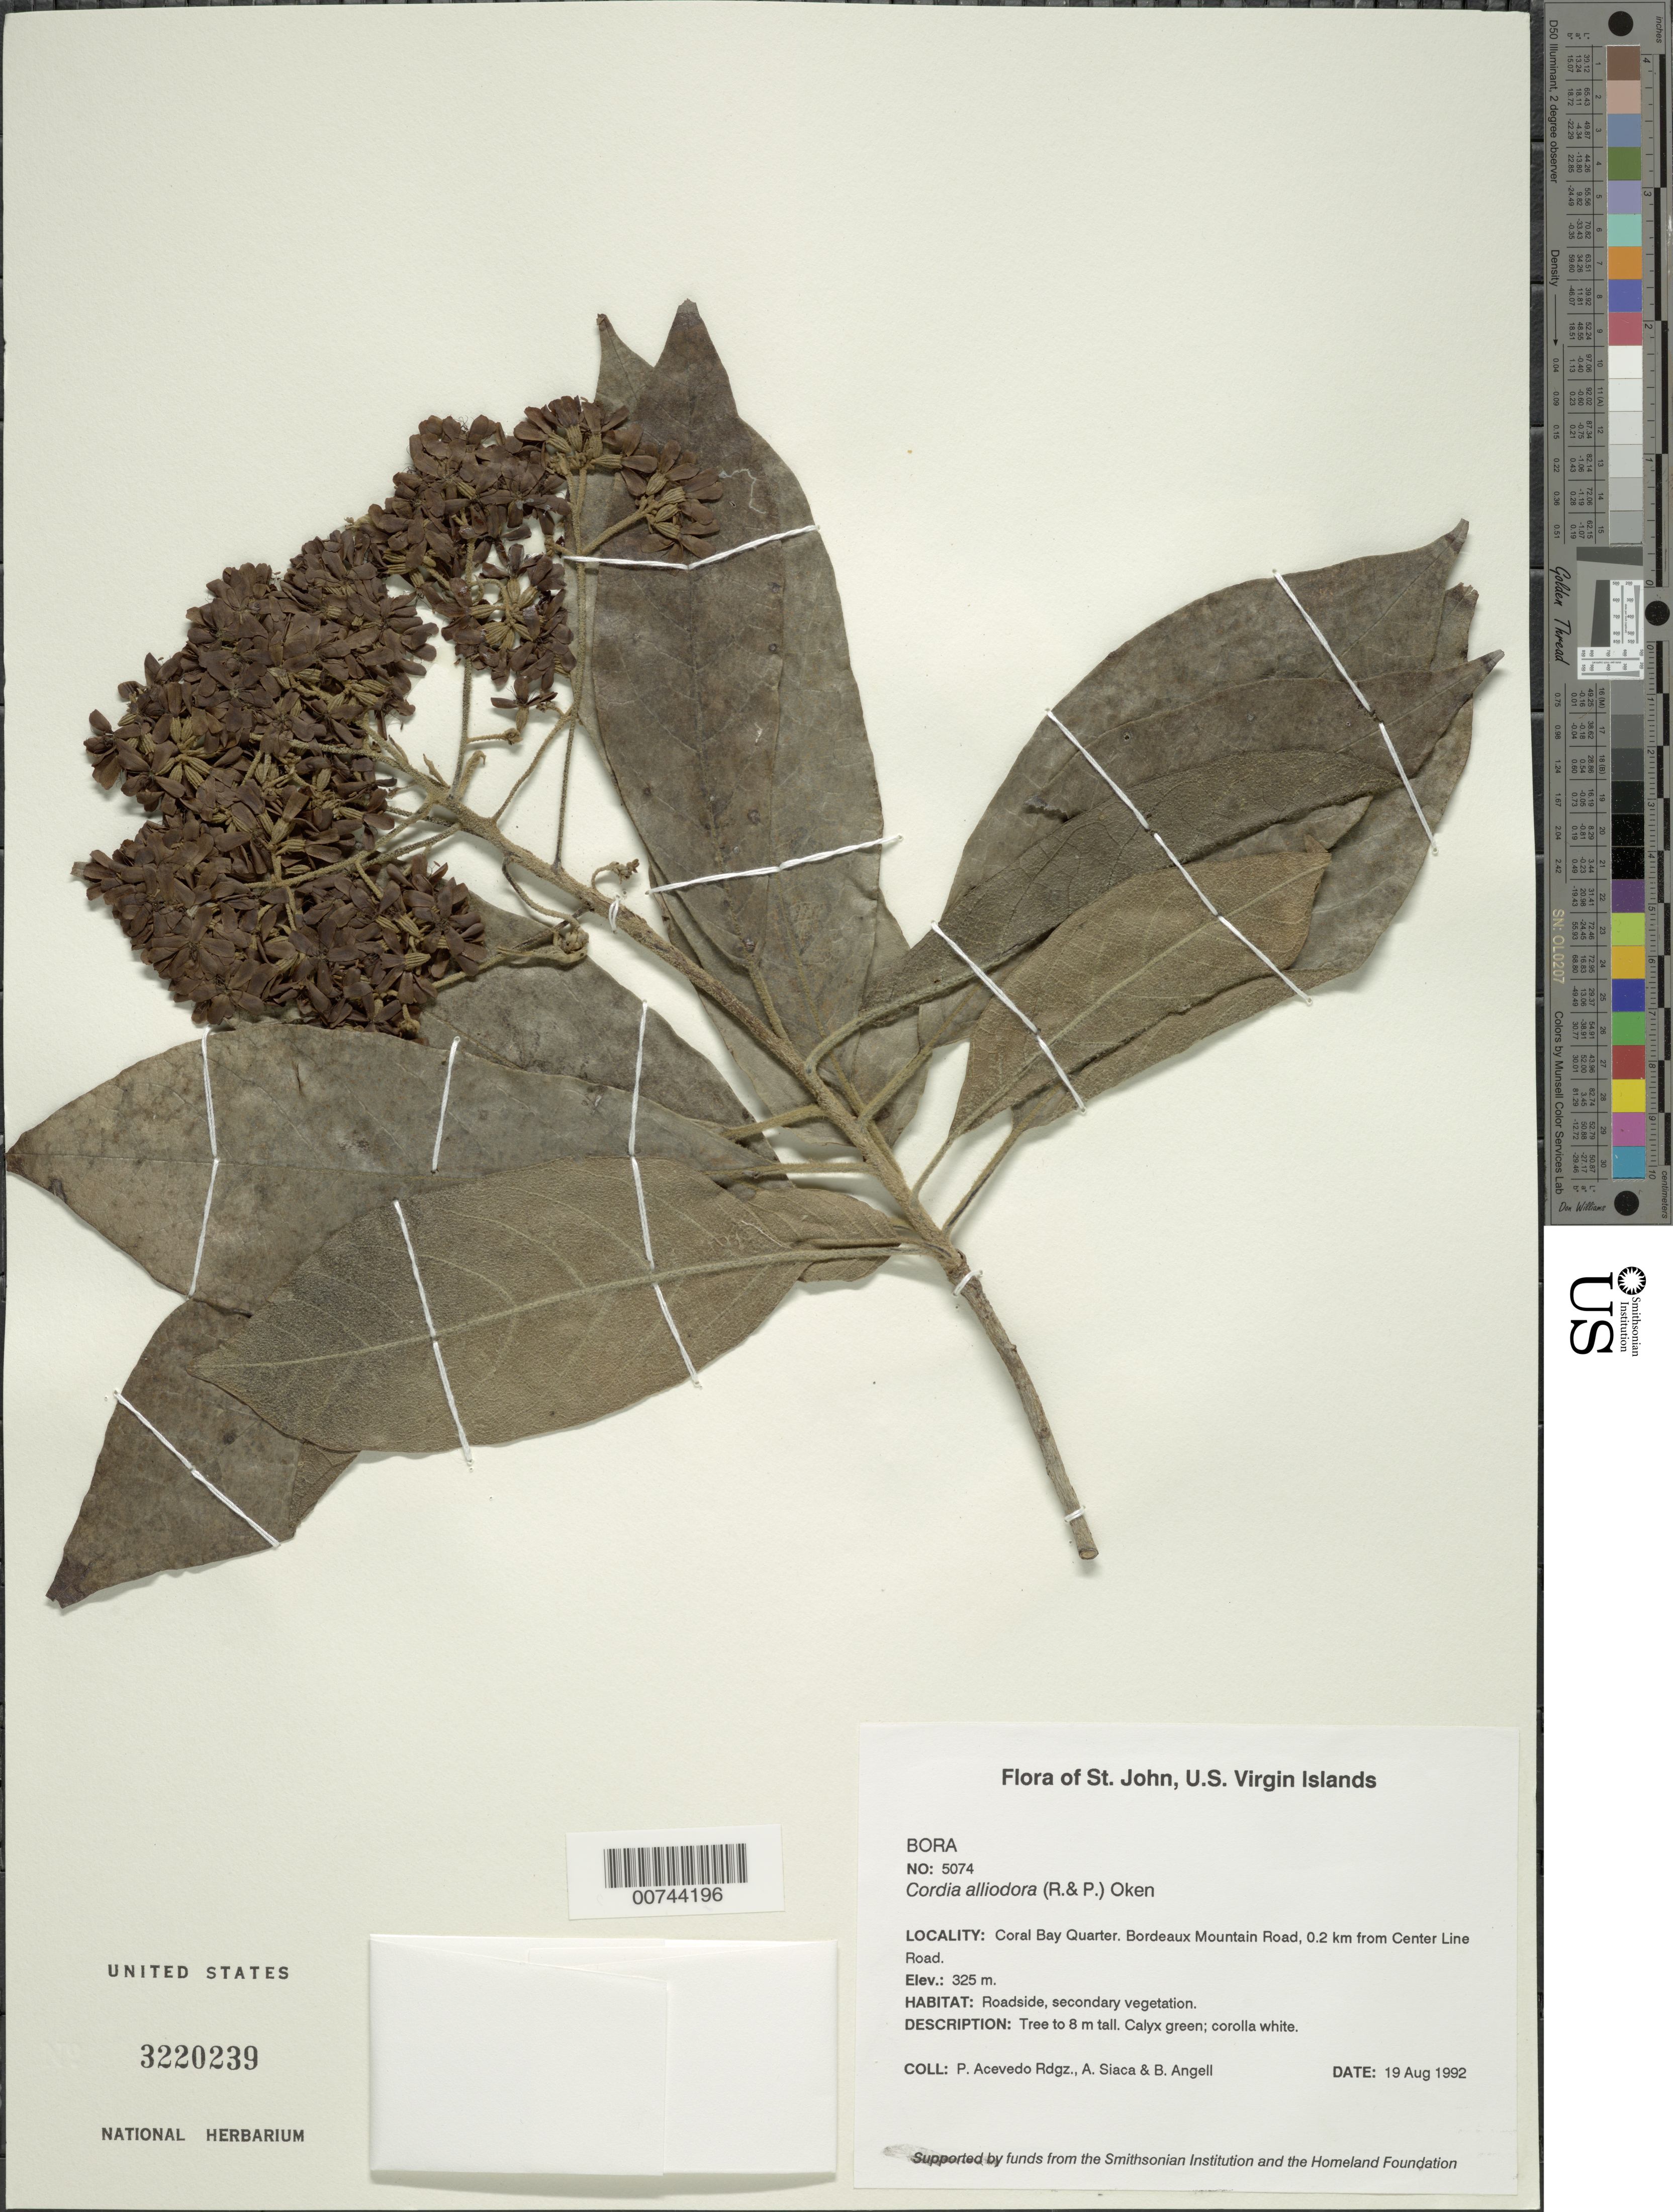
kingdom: Plantae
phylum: Tracheophyta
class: Magnoliopsida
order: Boraginales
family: Cordiaceae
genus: Cordia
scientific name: Cordia alliodora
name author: (Ruiz & Pav.) Oken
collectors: P. Acevedo-Rodr., A. Siaca & Bobbi Angell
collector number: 5074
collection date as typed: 19 Aug 1992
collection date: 1992-08-19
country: U.S. Virgin Islands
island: St. John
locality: Coral Bay Quarter; along dirt road to Bordeaux Mountain., 0.2 km from Center Line Road.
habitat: Roadside, secondary vegetation.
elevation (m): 325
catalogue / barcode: US 3220239